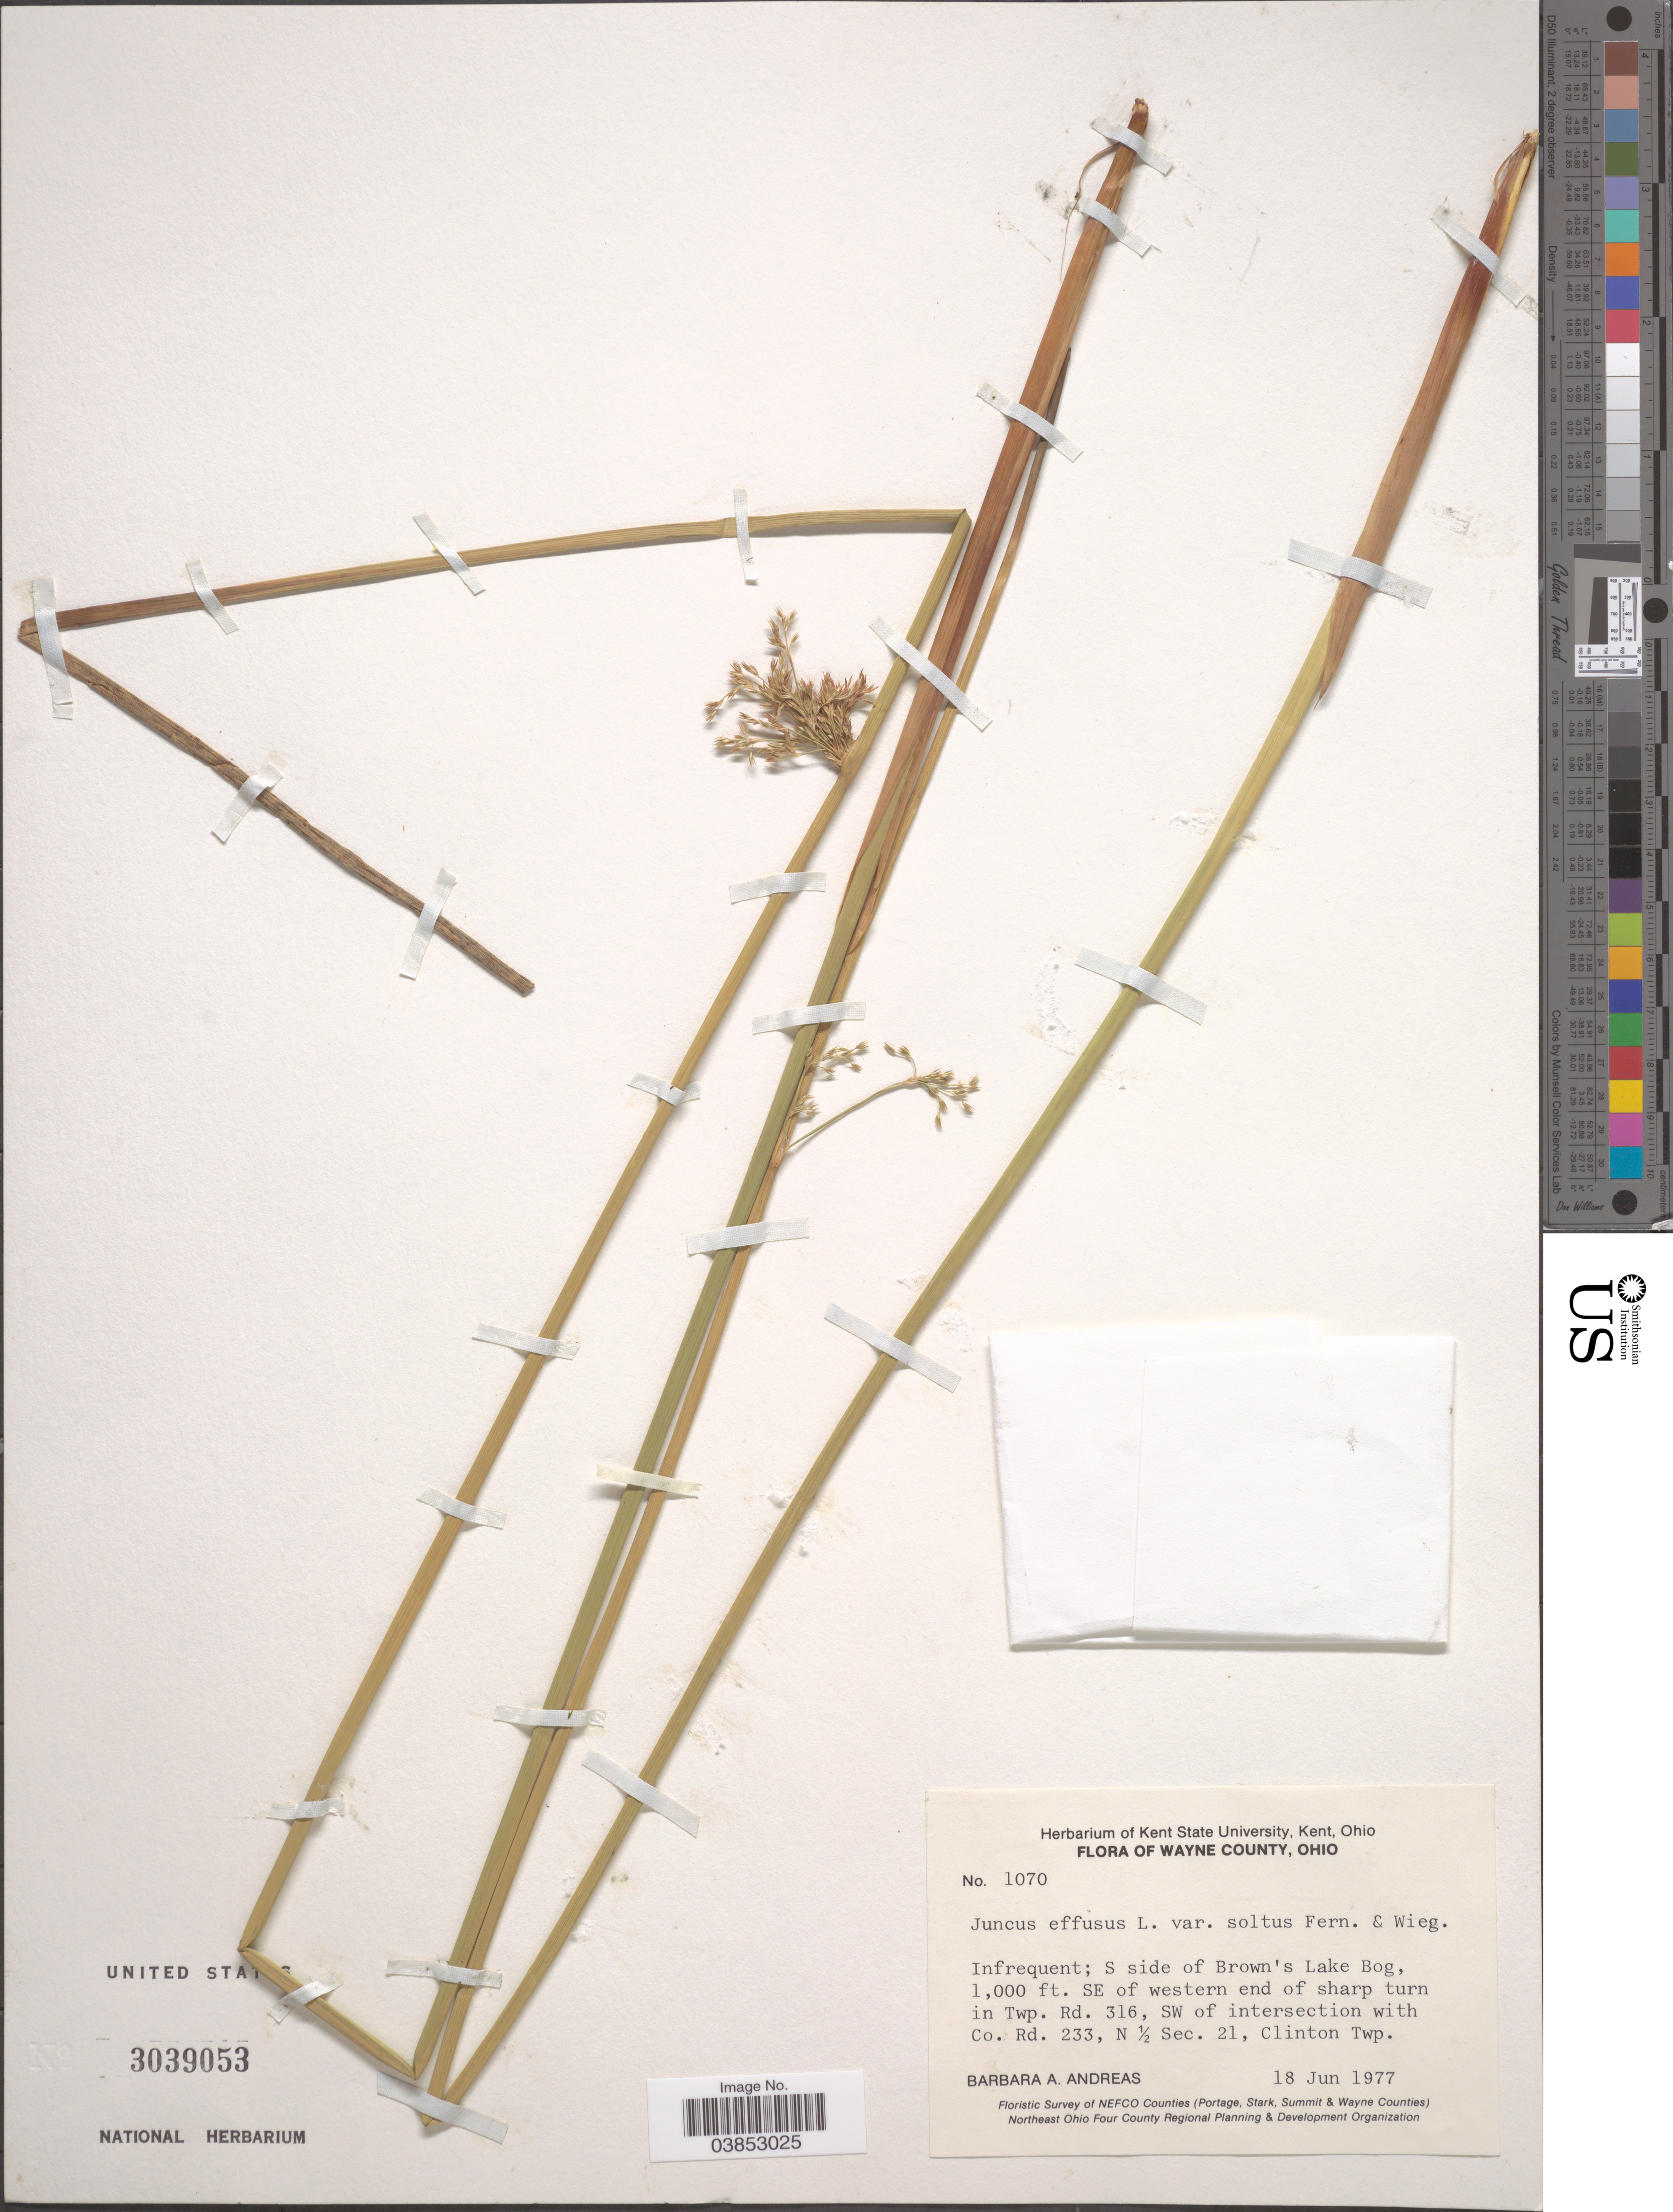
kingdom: Plantae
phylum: Tracheophyta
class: Liliopsida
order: Poales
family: Juncaceae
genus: Juncus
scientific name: Juncus effusus var. solutus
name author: Fernald & Wiegand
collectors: B. A. Andreas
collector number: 1070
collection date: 1977-06-18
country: United States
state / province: Ohio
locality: Wayne County. S side of Brown's Lake Bog, SE. of western end of sharp turn in Twp. Rd. 316, SW of intersection with Co. Rd. 233, N ½ Sec. 21, Clinton Twp.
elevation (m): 305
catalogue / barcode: US 3039053